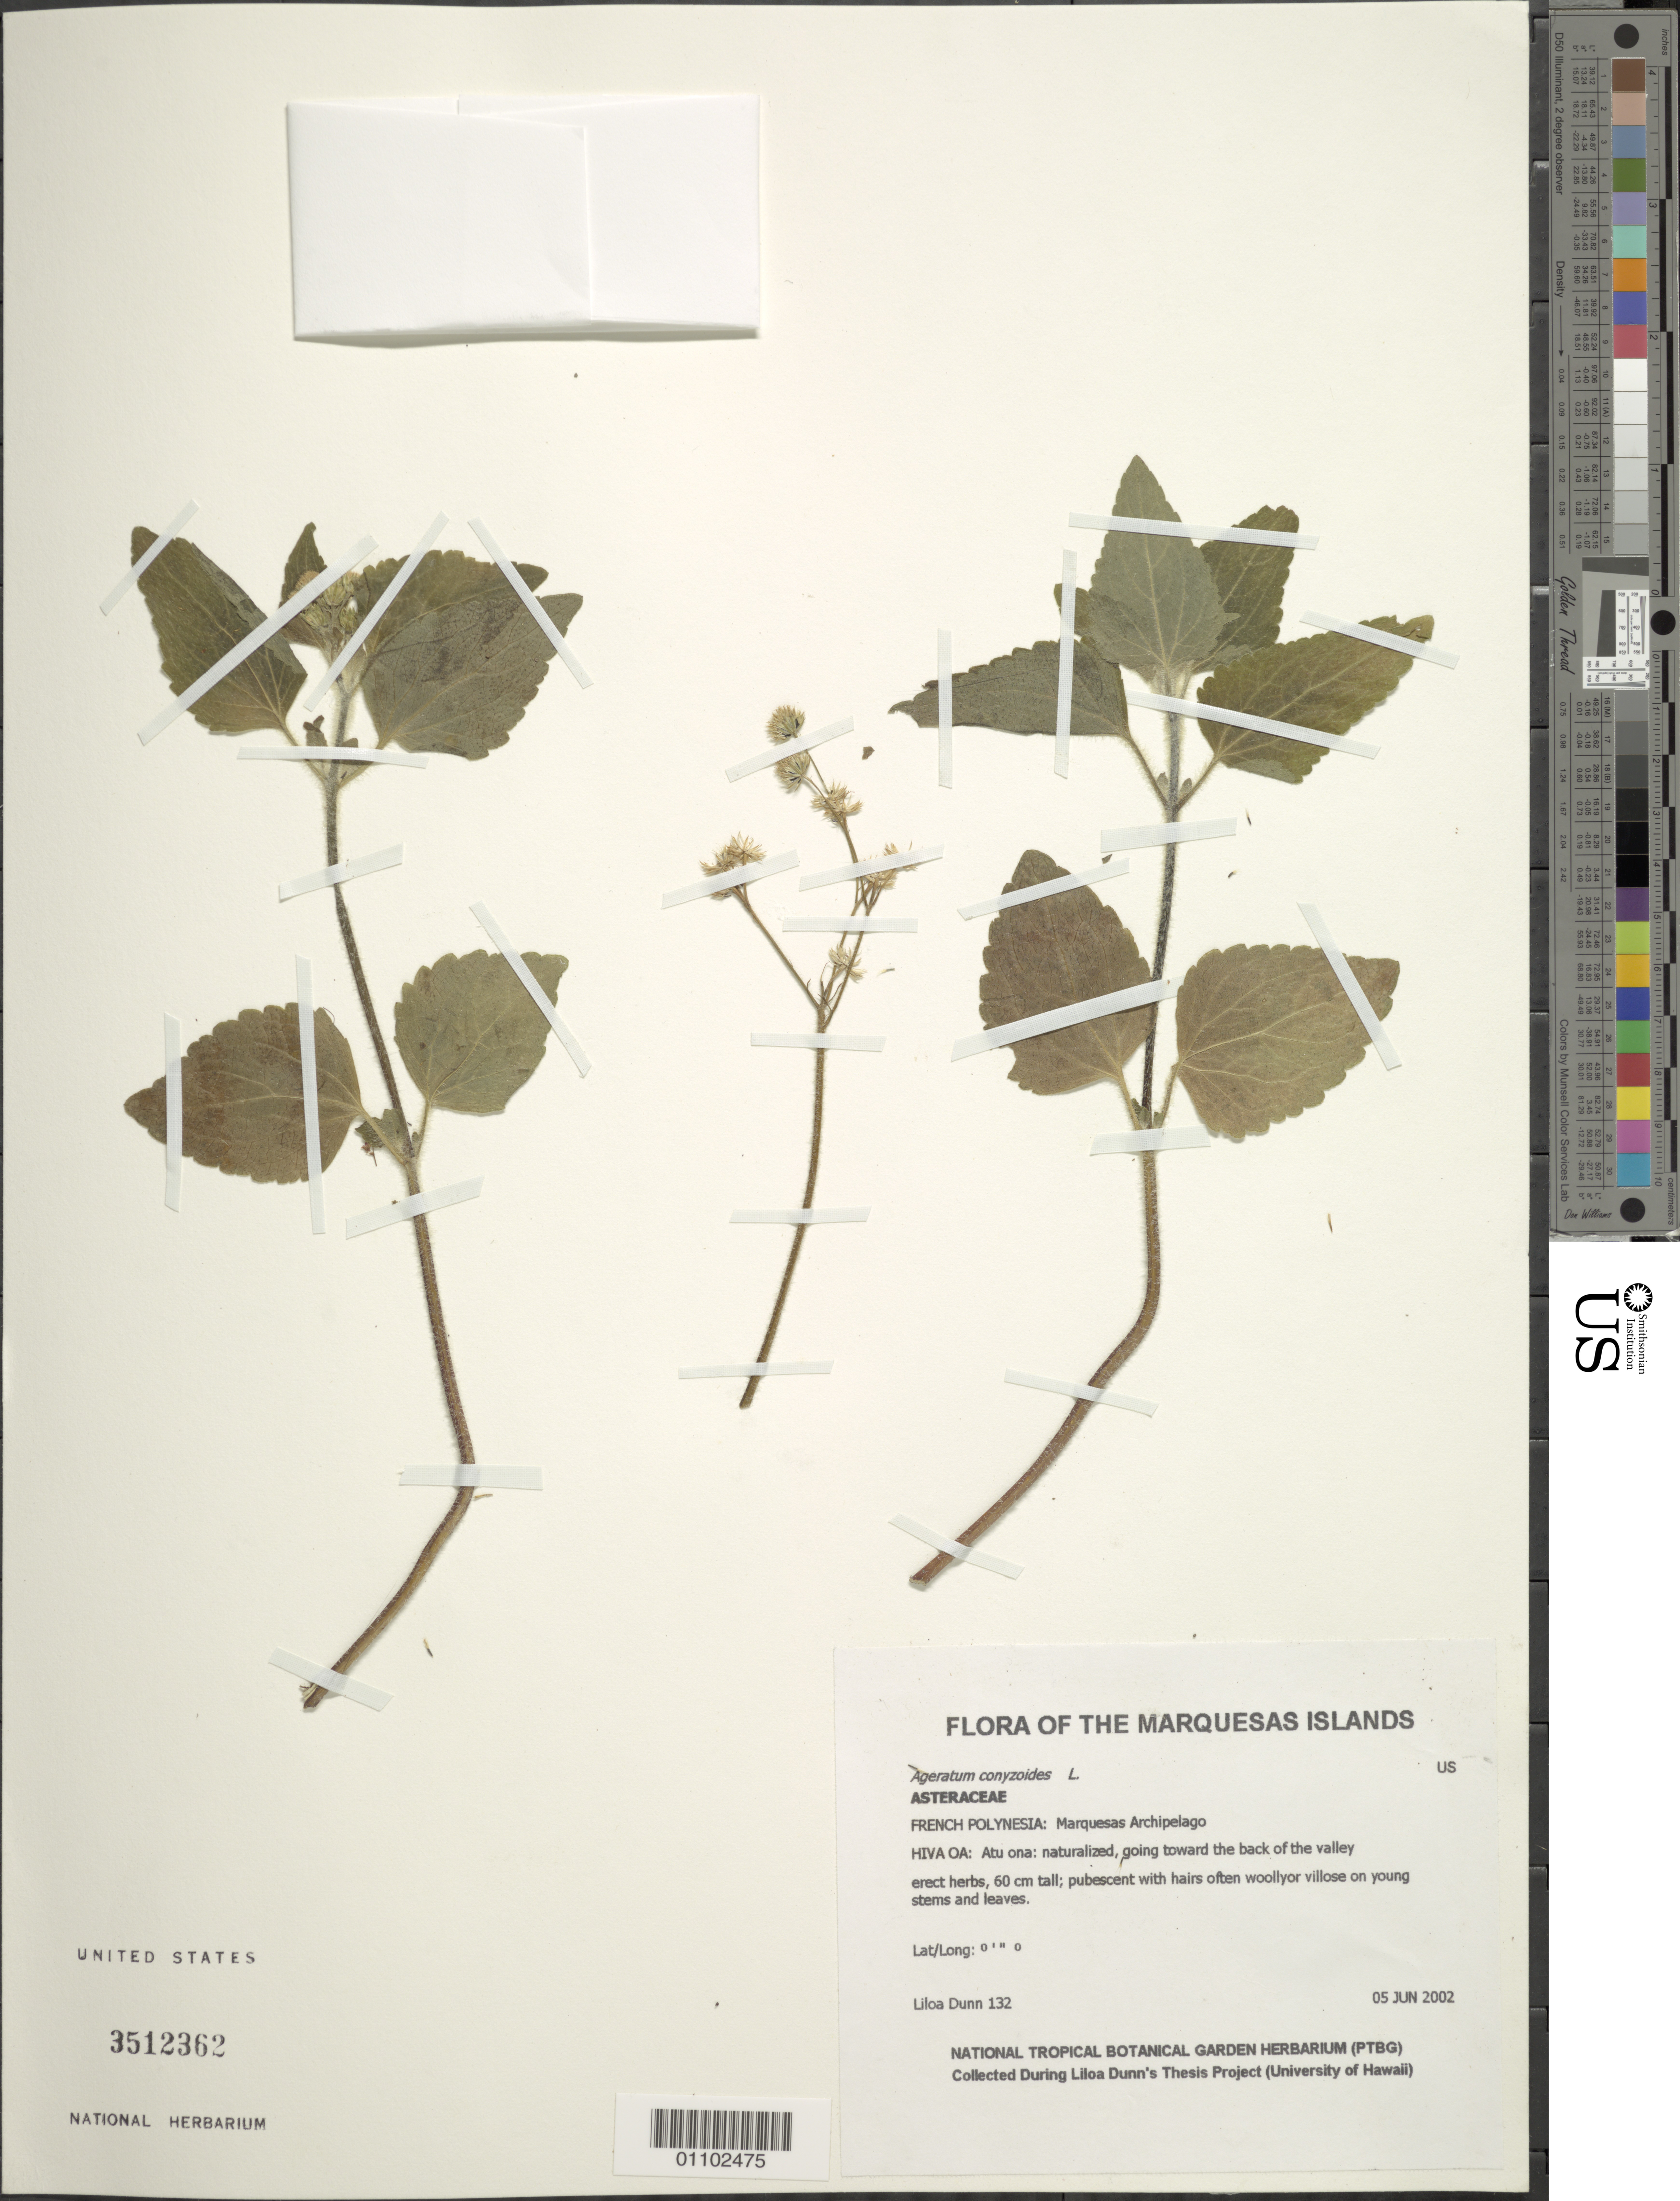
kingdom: Plantae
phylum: Tracheophyta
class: Magnoliopsida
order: Asterales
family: Asteraceae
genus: Ageratum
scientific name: Ageratum conyzoides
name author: L.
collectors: L. Dunn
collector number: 132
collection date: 2002-06-05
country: French Polynesia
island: Hiva Oa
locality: Atu ona: naturalized, going toward the back of he valley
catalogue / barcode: US 3512362